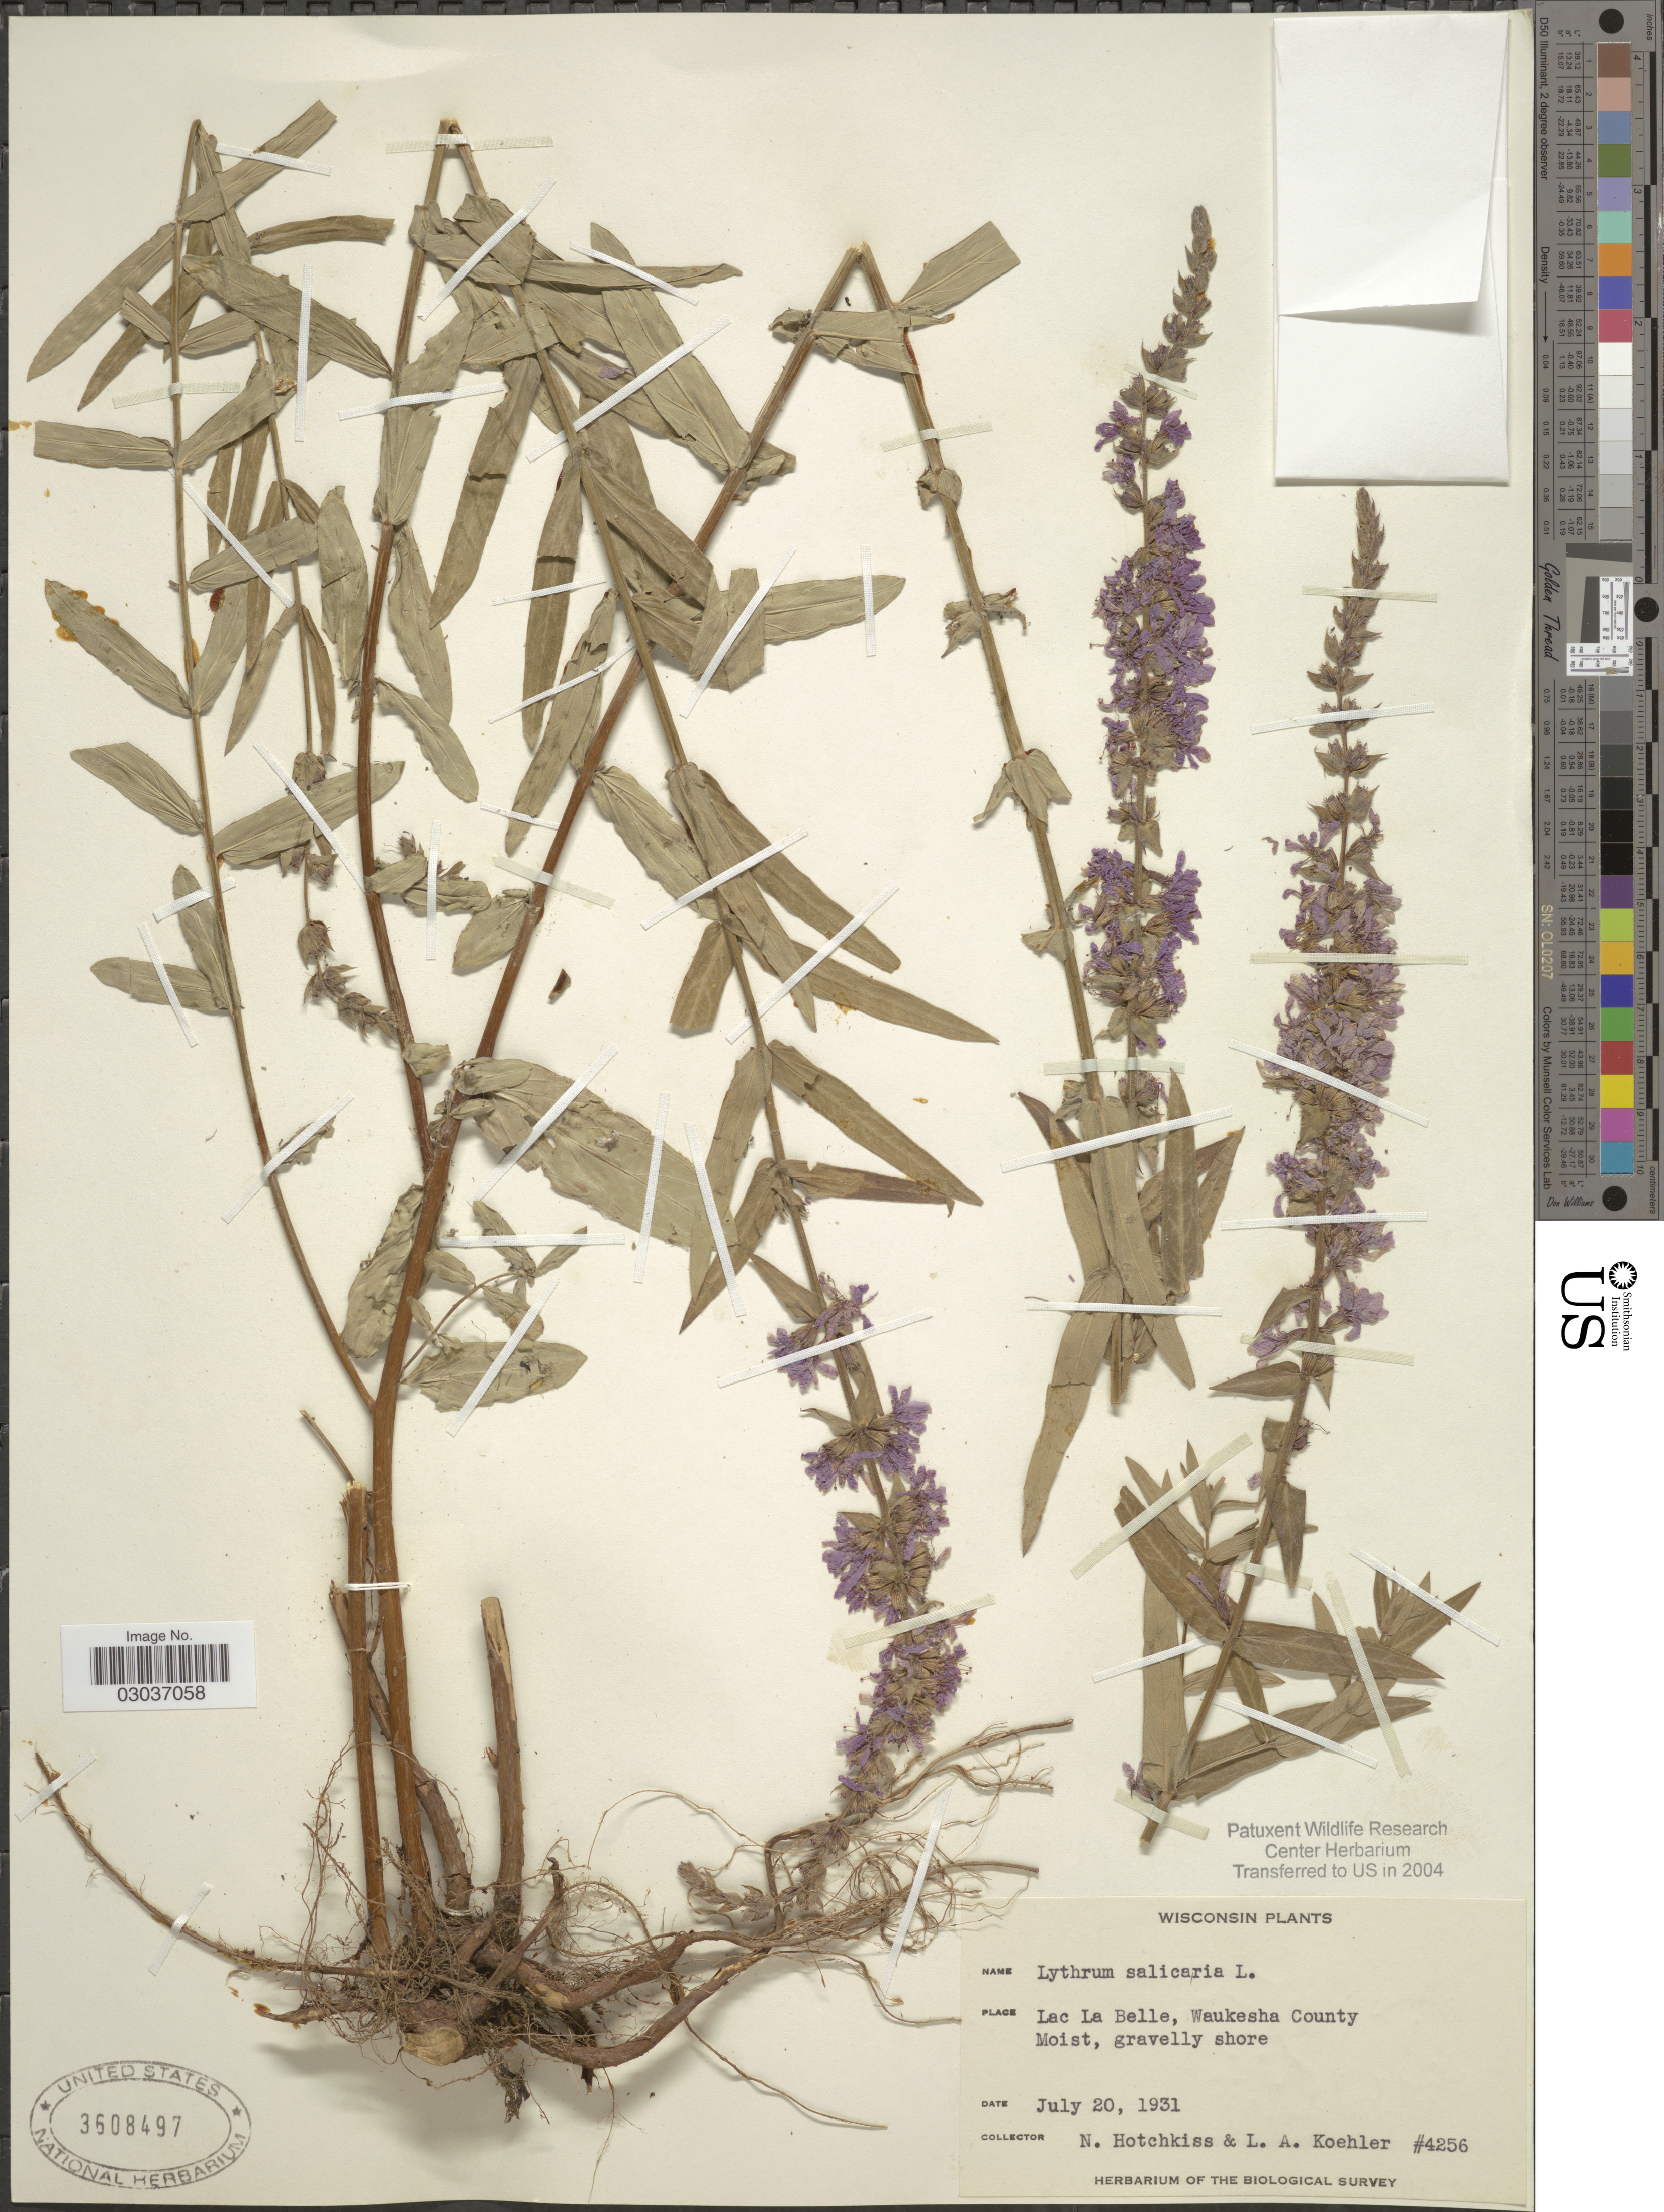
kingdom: Plantae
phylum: Tracheophyta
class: Magnoliopsida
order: Myrtales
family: Lythraceae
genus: Lythrum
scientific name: Lythrum salicaria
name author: L.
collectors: N. Hotchkiss & L. Koehler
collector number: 4256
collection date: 1931-07-20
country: United States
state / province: Wisconsin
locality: Lac La Belle, Waukesha County.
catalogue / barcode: US 3608497